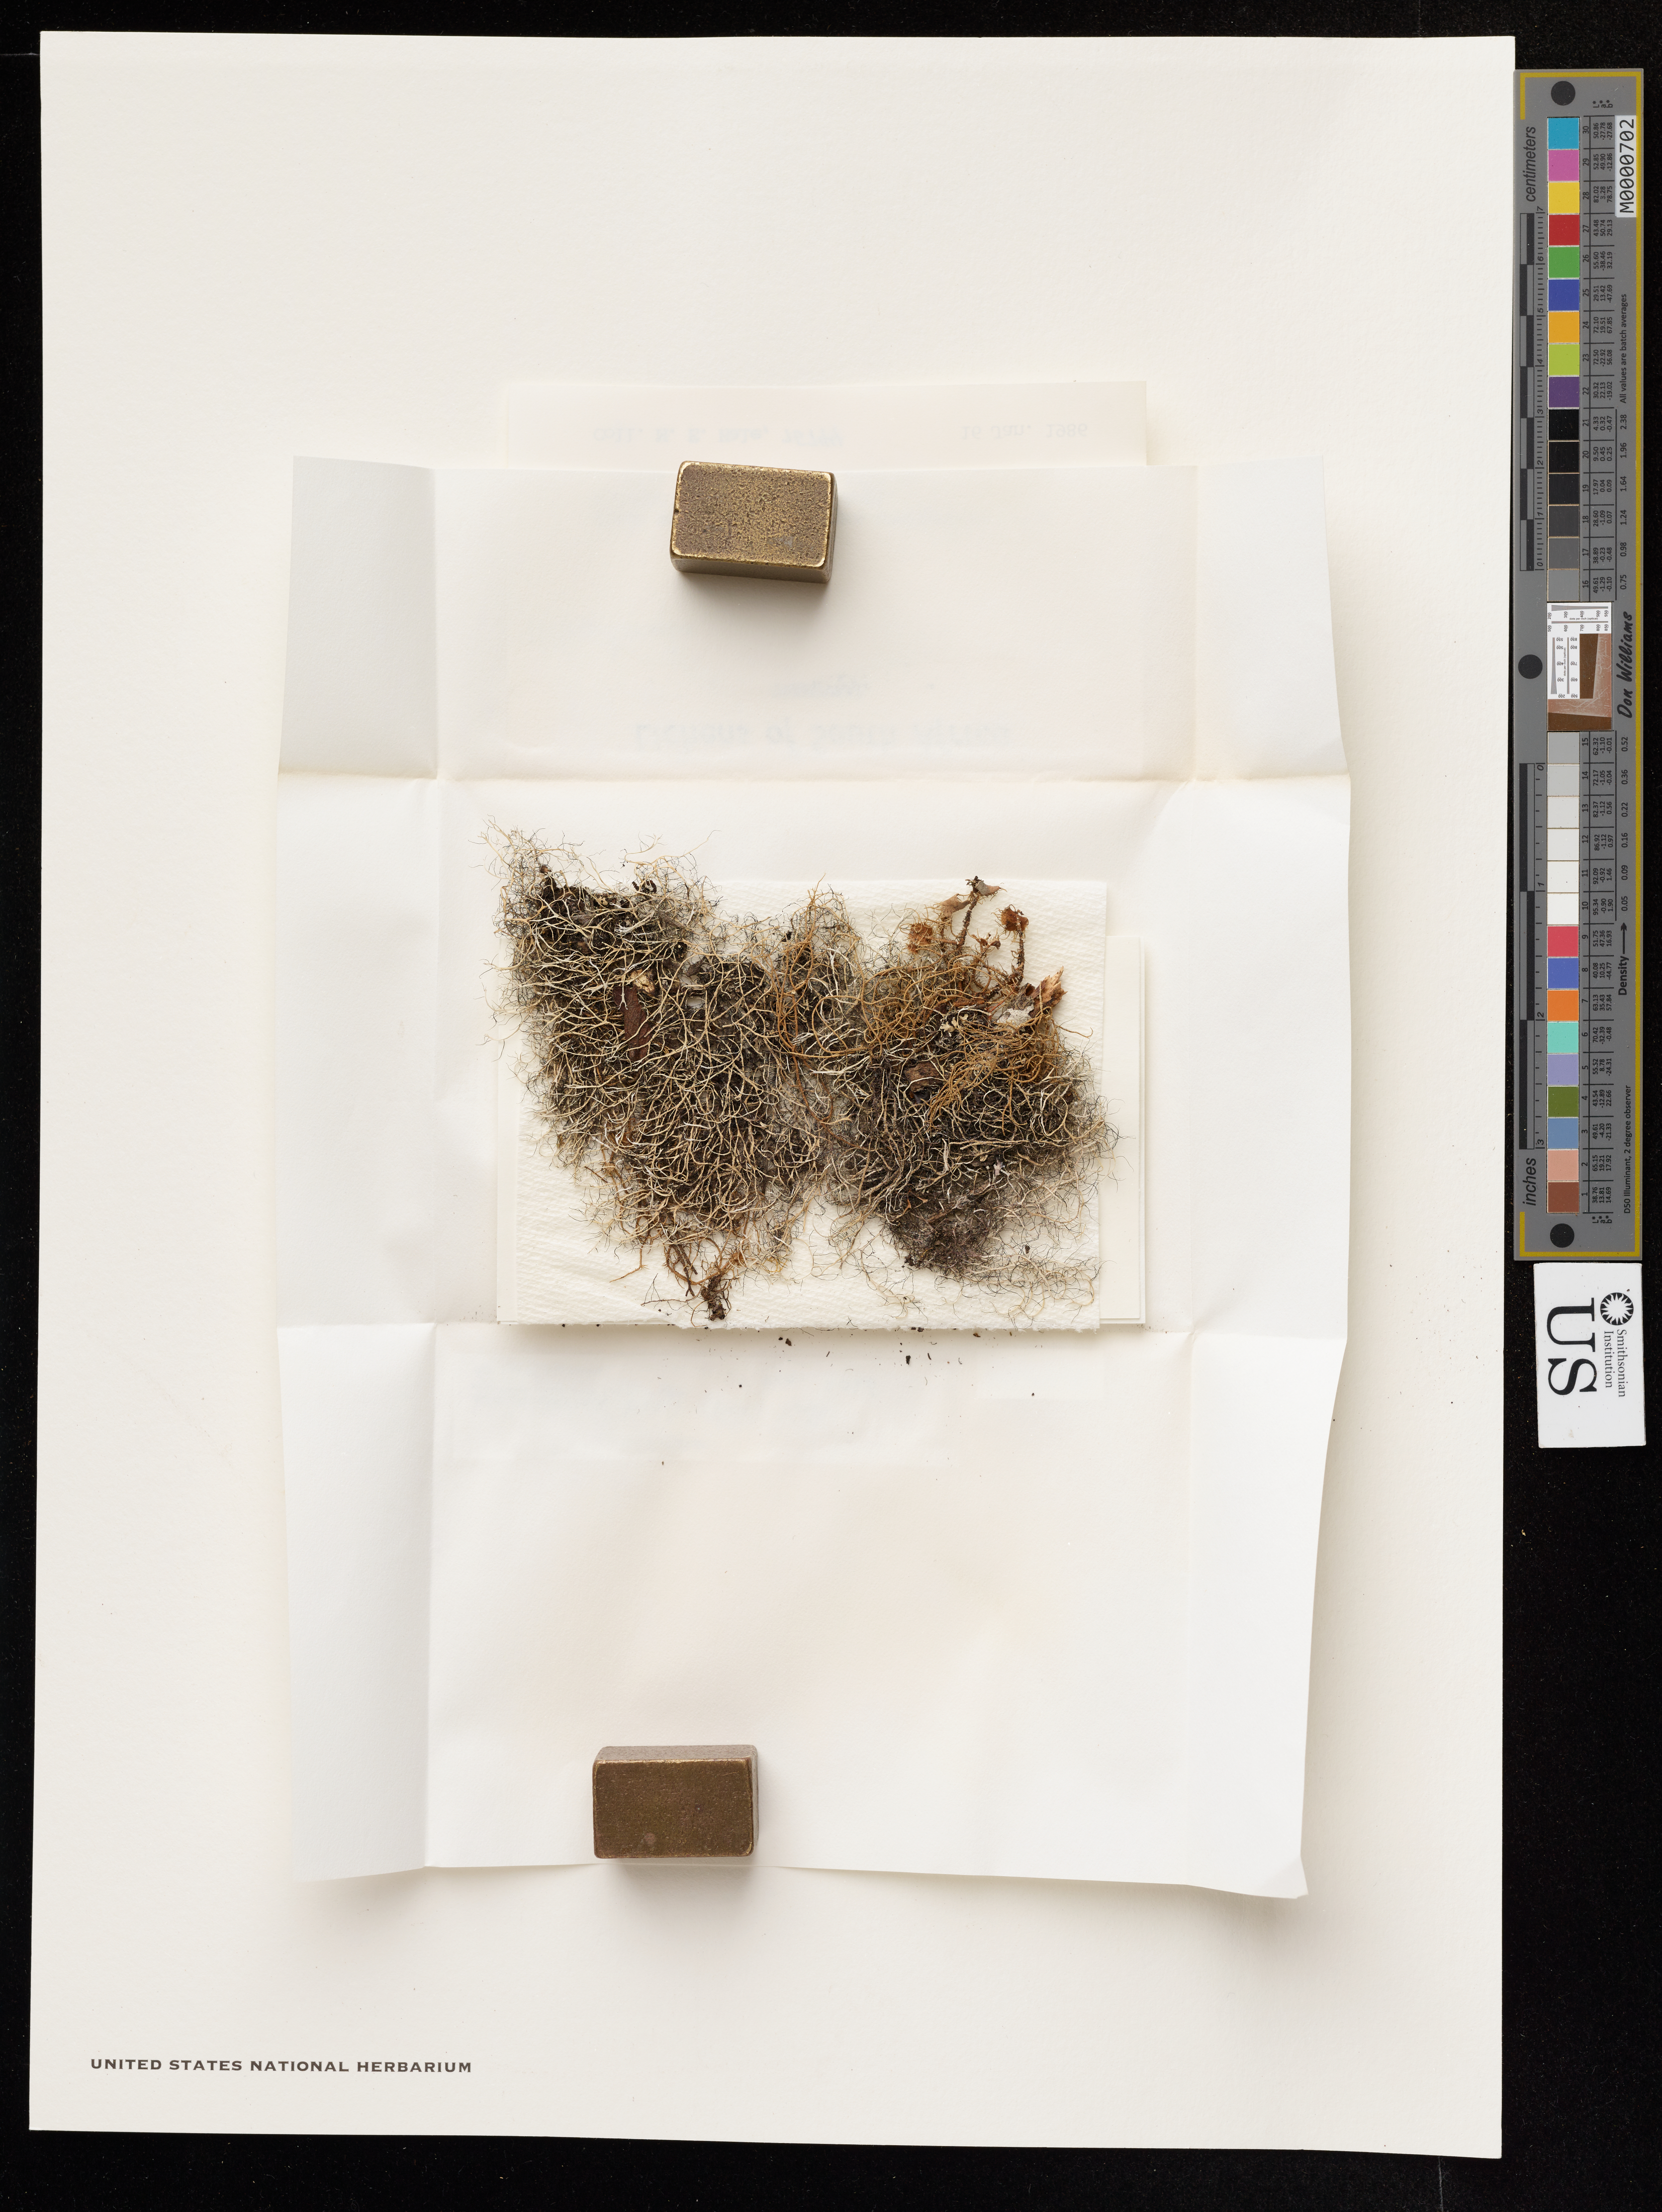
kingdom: Fungi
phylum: Ascomycota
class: Lecanoromycetes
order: Caliciales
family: Physciaceae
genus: Leucodermia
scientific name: Leucodermia boryi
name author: (Fée) Kalb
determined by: Medeiros, Ian D., Peter Buck Postdoctoral Fellow (US), Smithsonian Institution - National Museum of Natural History (UNITED STATES)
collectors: M. Hale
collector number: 75744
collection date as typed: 16 Jan 1986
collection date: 1986-01-16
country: South Africa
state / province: Mpumalanga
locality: Mac-Mac Falls (s of graskop). Transvaal.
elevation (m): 1500